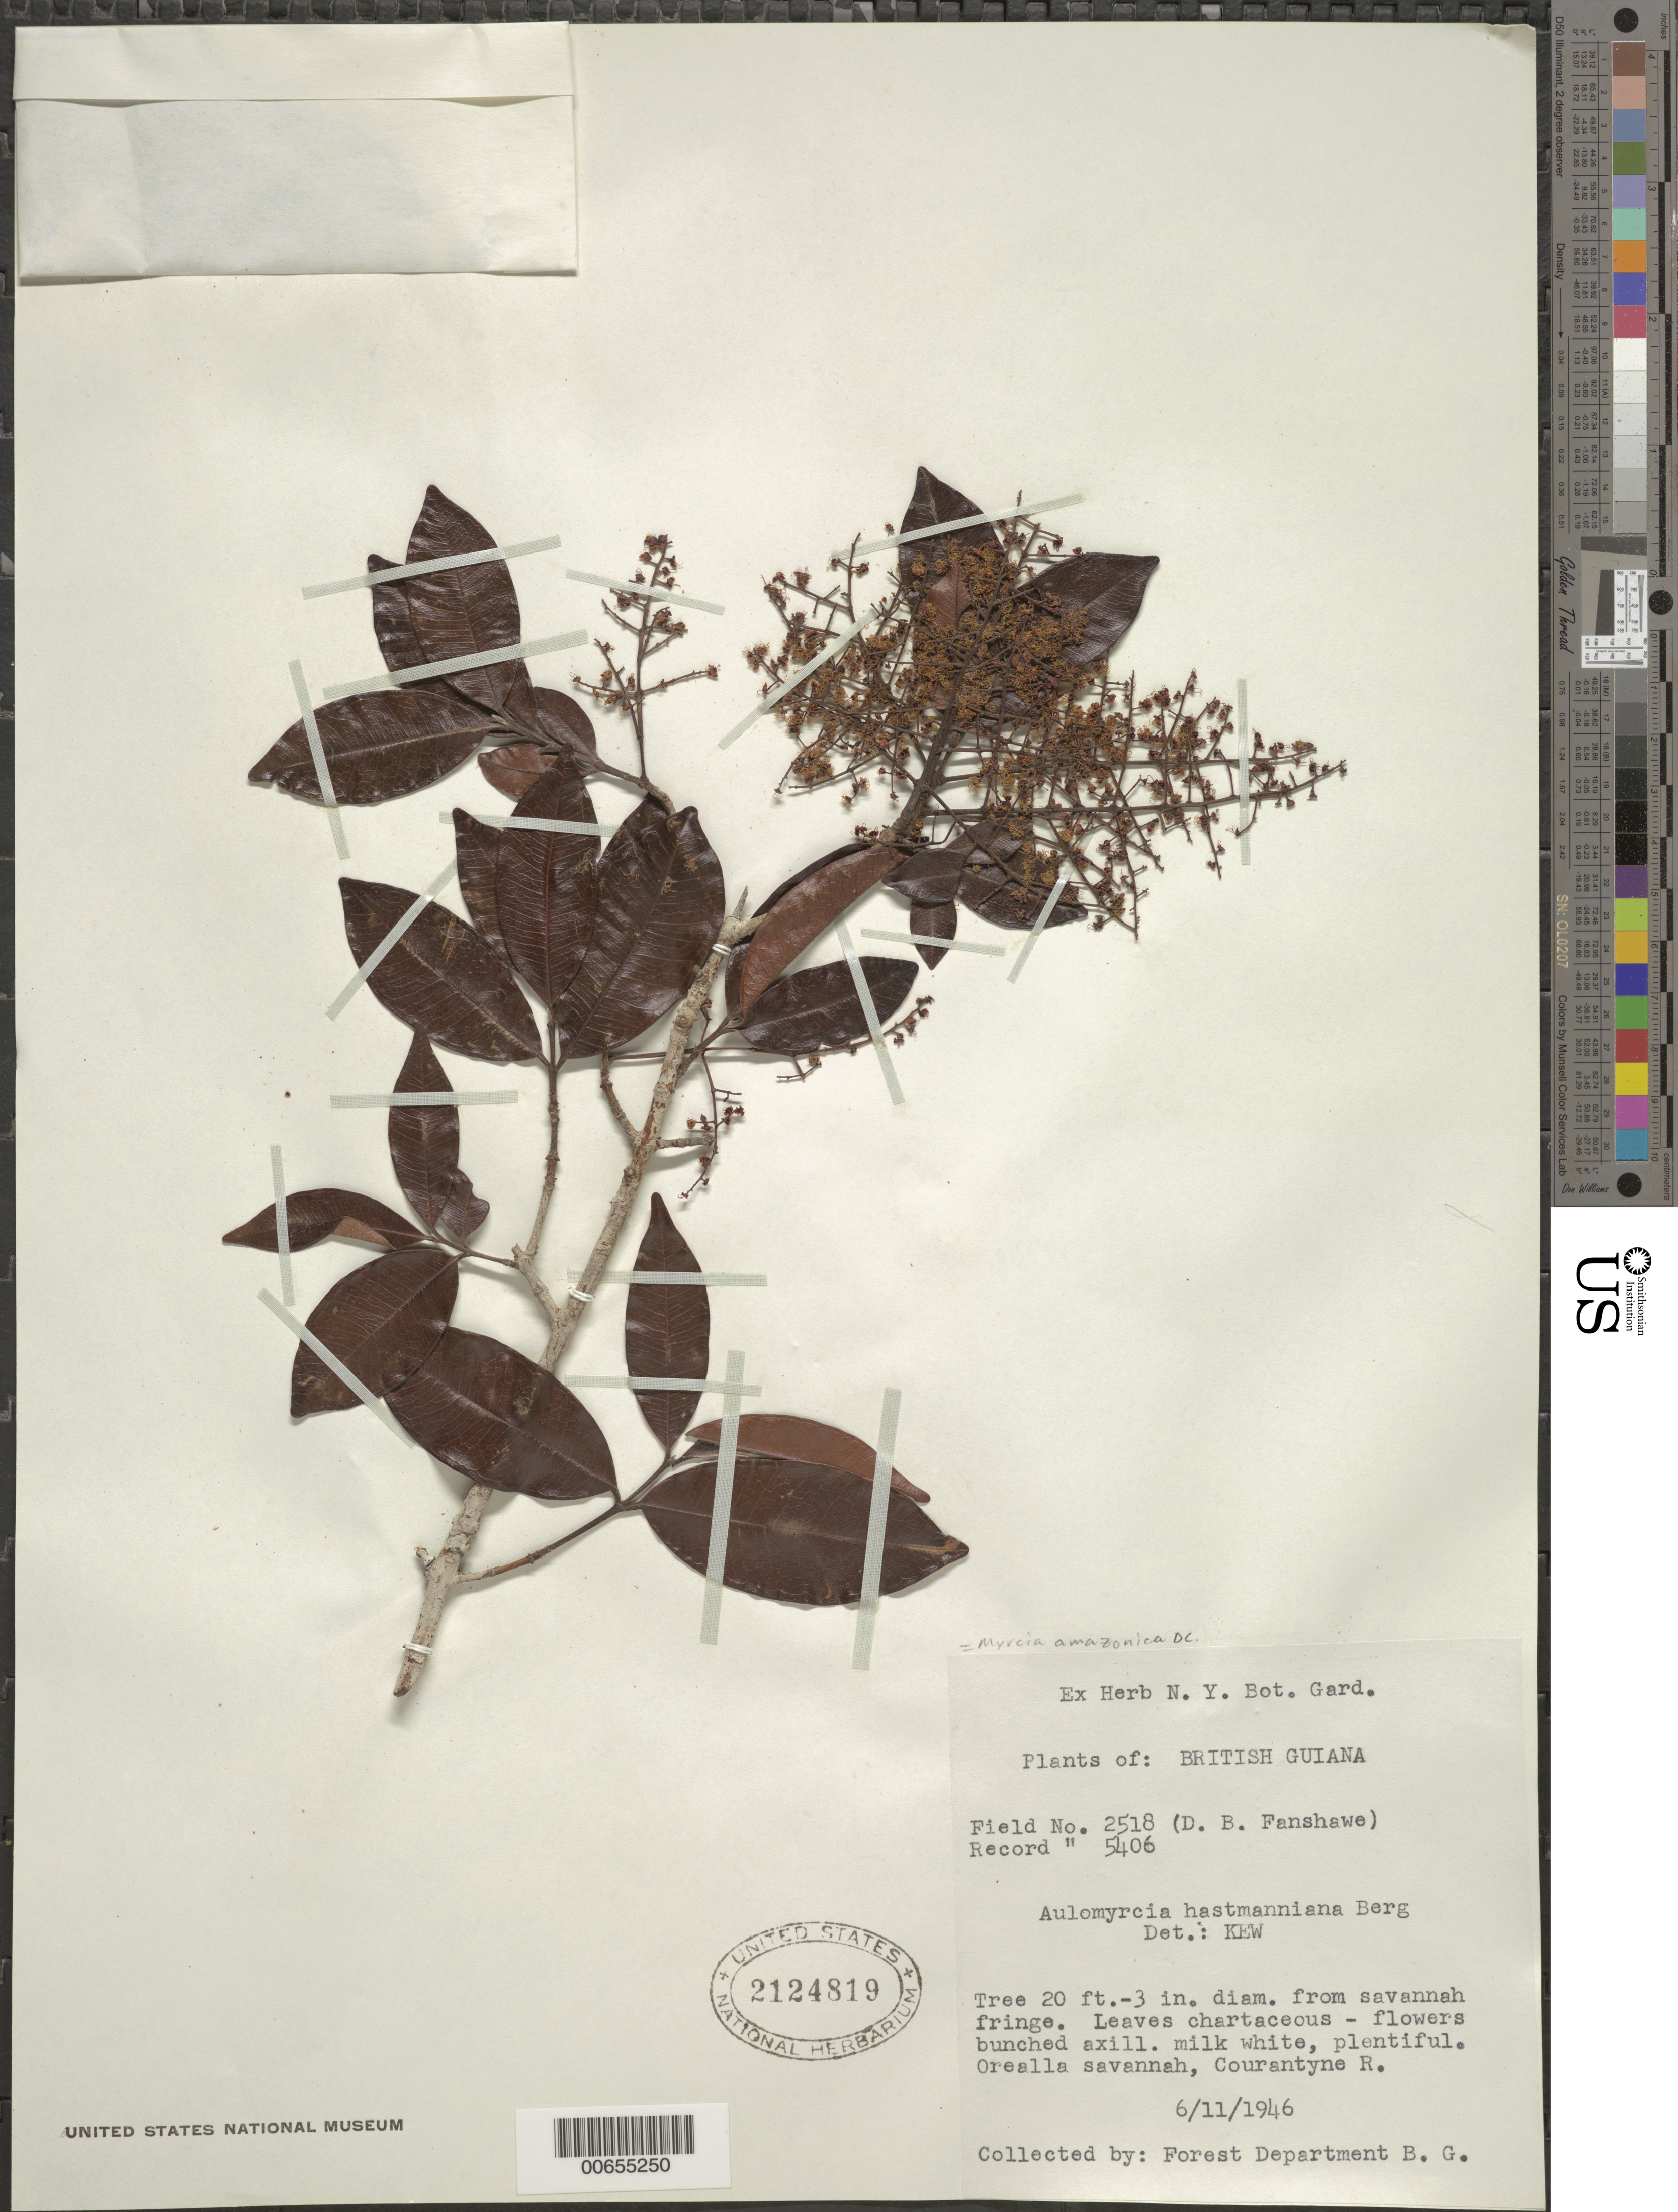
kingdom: Plantae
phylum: Tracheophyta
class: Magnoliopsida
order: Myrtales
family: Myrtaceae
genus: Myrcia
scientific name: Myrcia amazonica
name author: DC.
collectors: D. B. Fanshawe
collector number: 5406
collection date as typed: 6-Nov-46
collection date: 1946-11-06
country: Guyana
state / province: E. Berbice-Corentyne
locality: Courantyne R., Orealla Savanna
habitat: Savanna fringe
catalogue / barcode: US 2124819